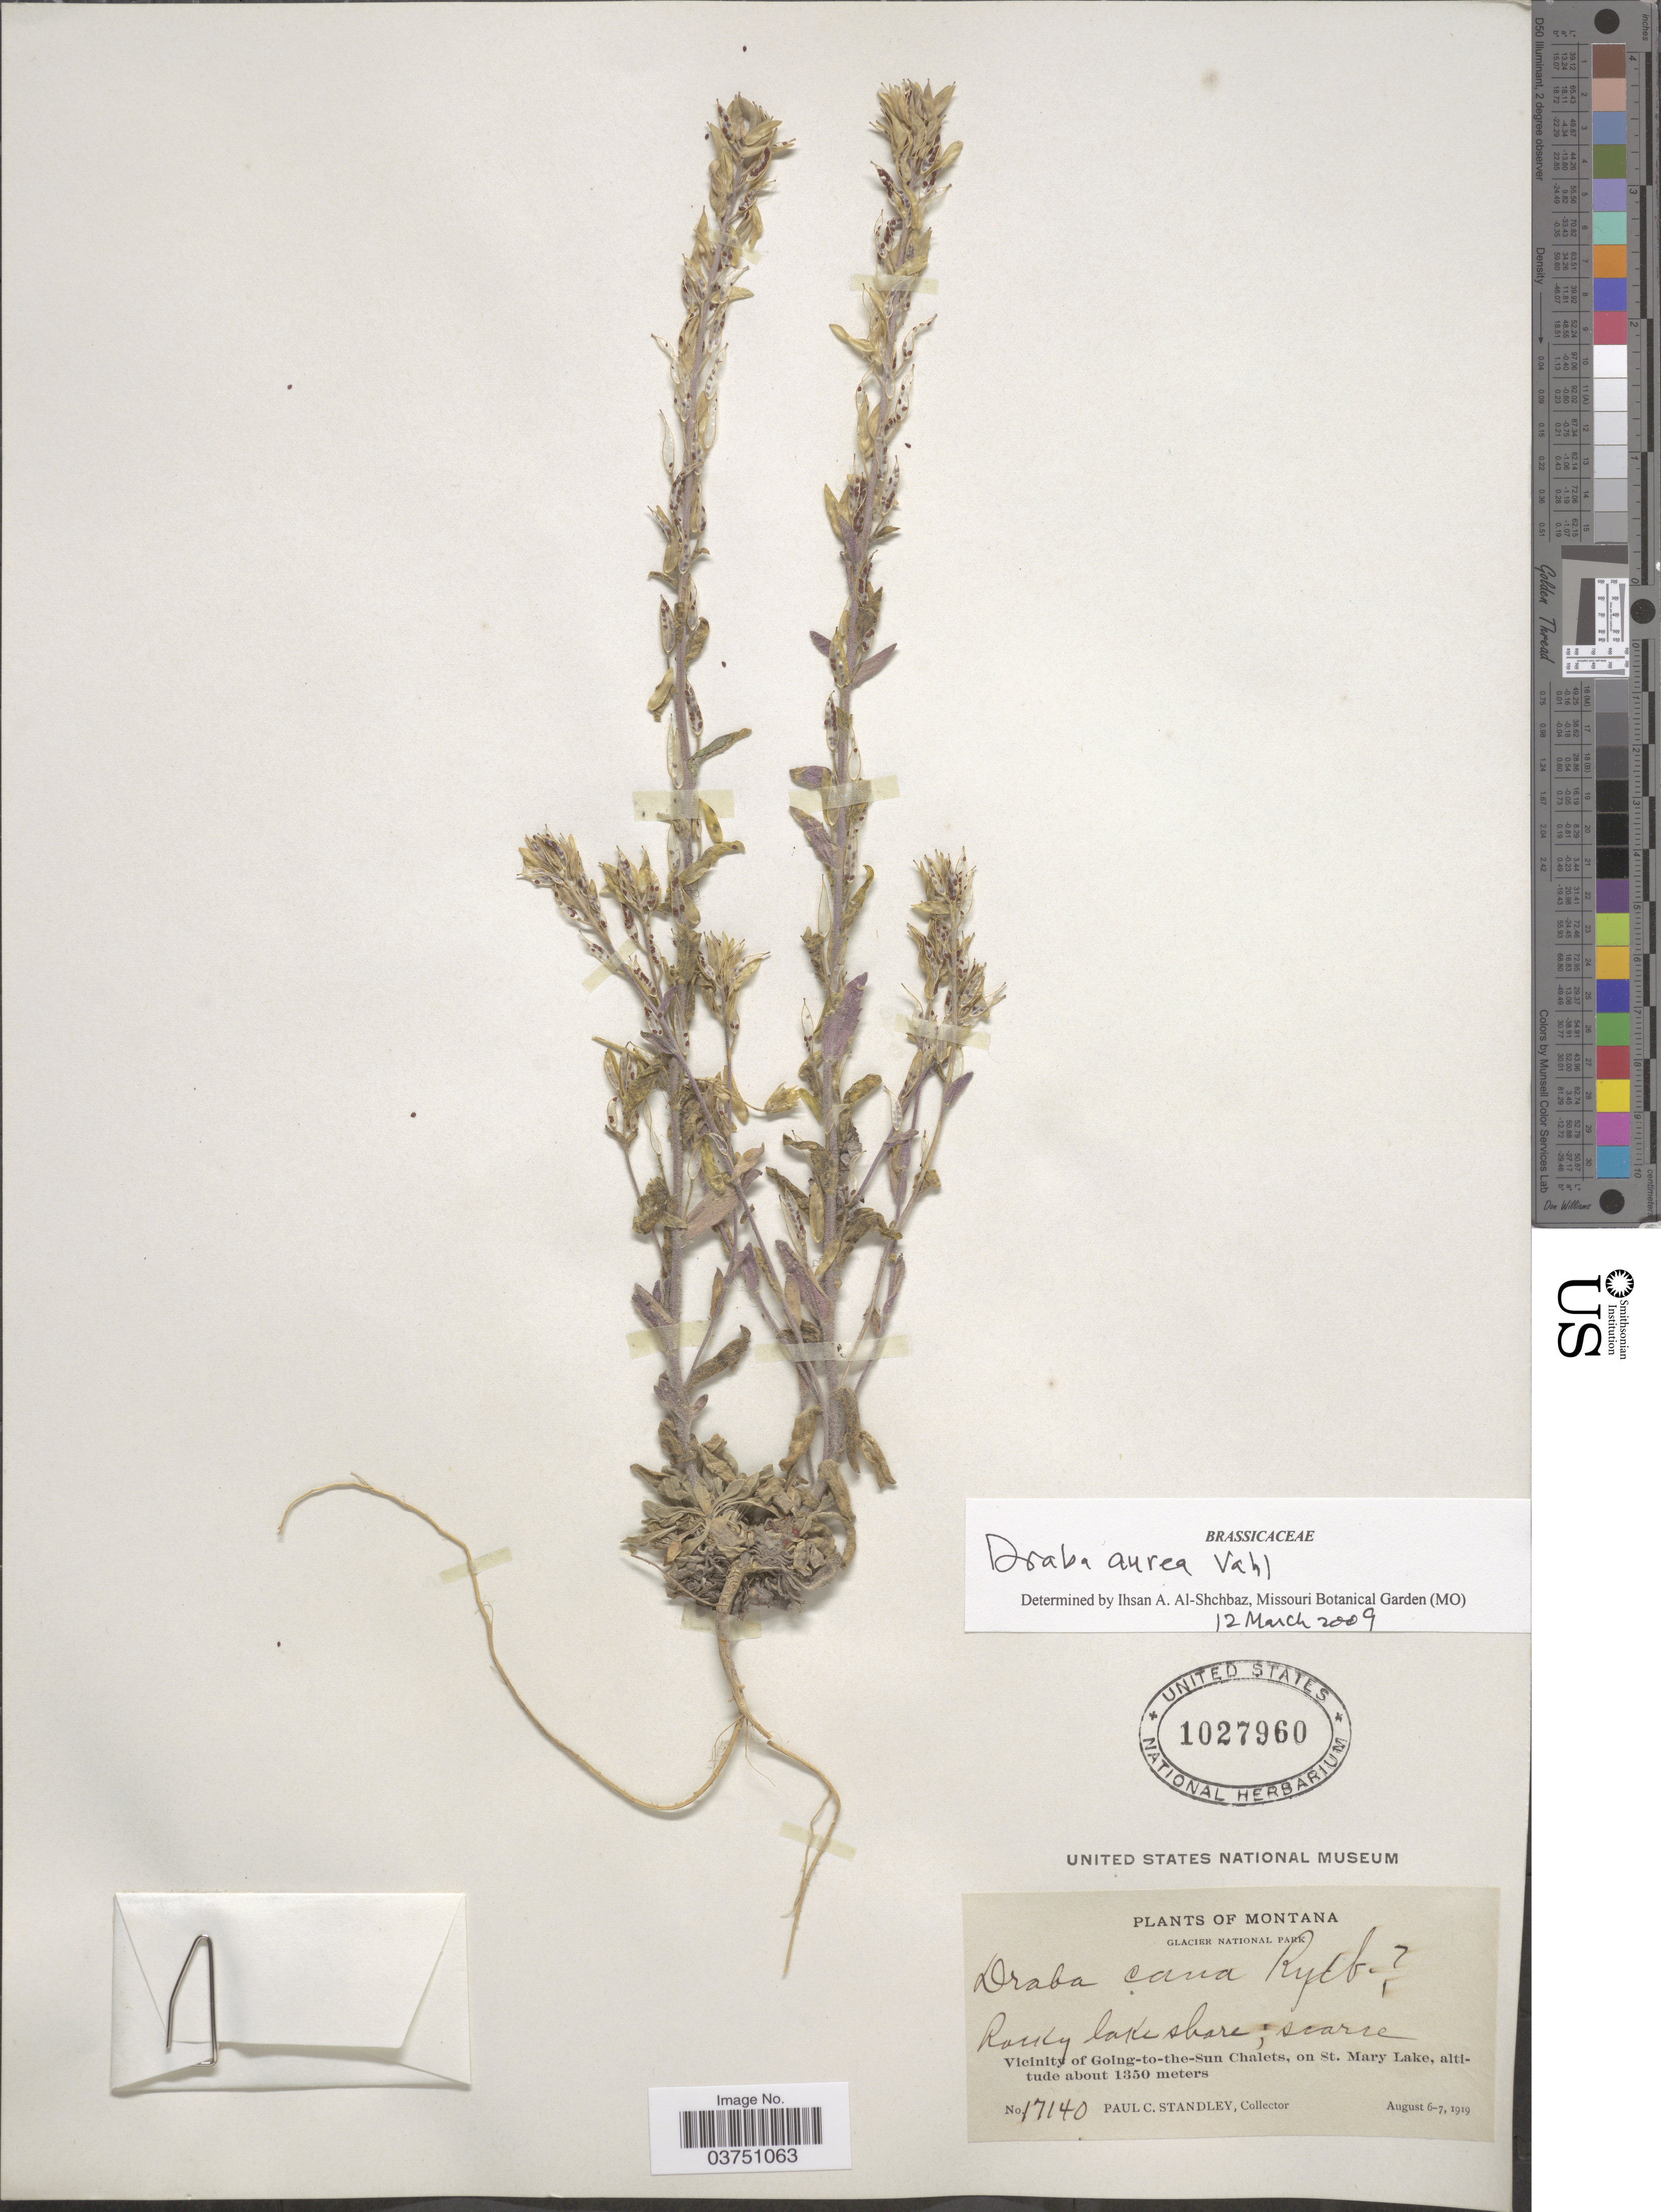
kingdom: Plantae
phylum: Tracheophyta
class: Magnoliopsida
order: Brassicales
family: Brassicaceae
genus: Draba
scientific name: Draba cana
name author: Rydb.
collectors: P. C. Standley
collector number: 17140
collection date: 1919-08-06/1919-08-07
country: United States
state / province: Montana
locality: Glacier National Park. Rocky lake shore. Vicinity of Going-to-the-Sun Chalets, on St. Mary Lake.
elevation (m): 1350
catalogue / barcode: US 1027960